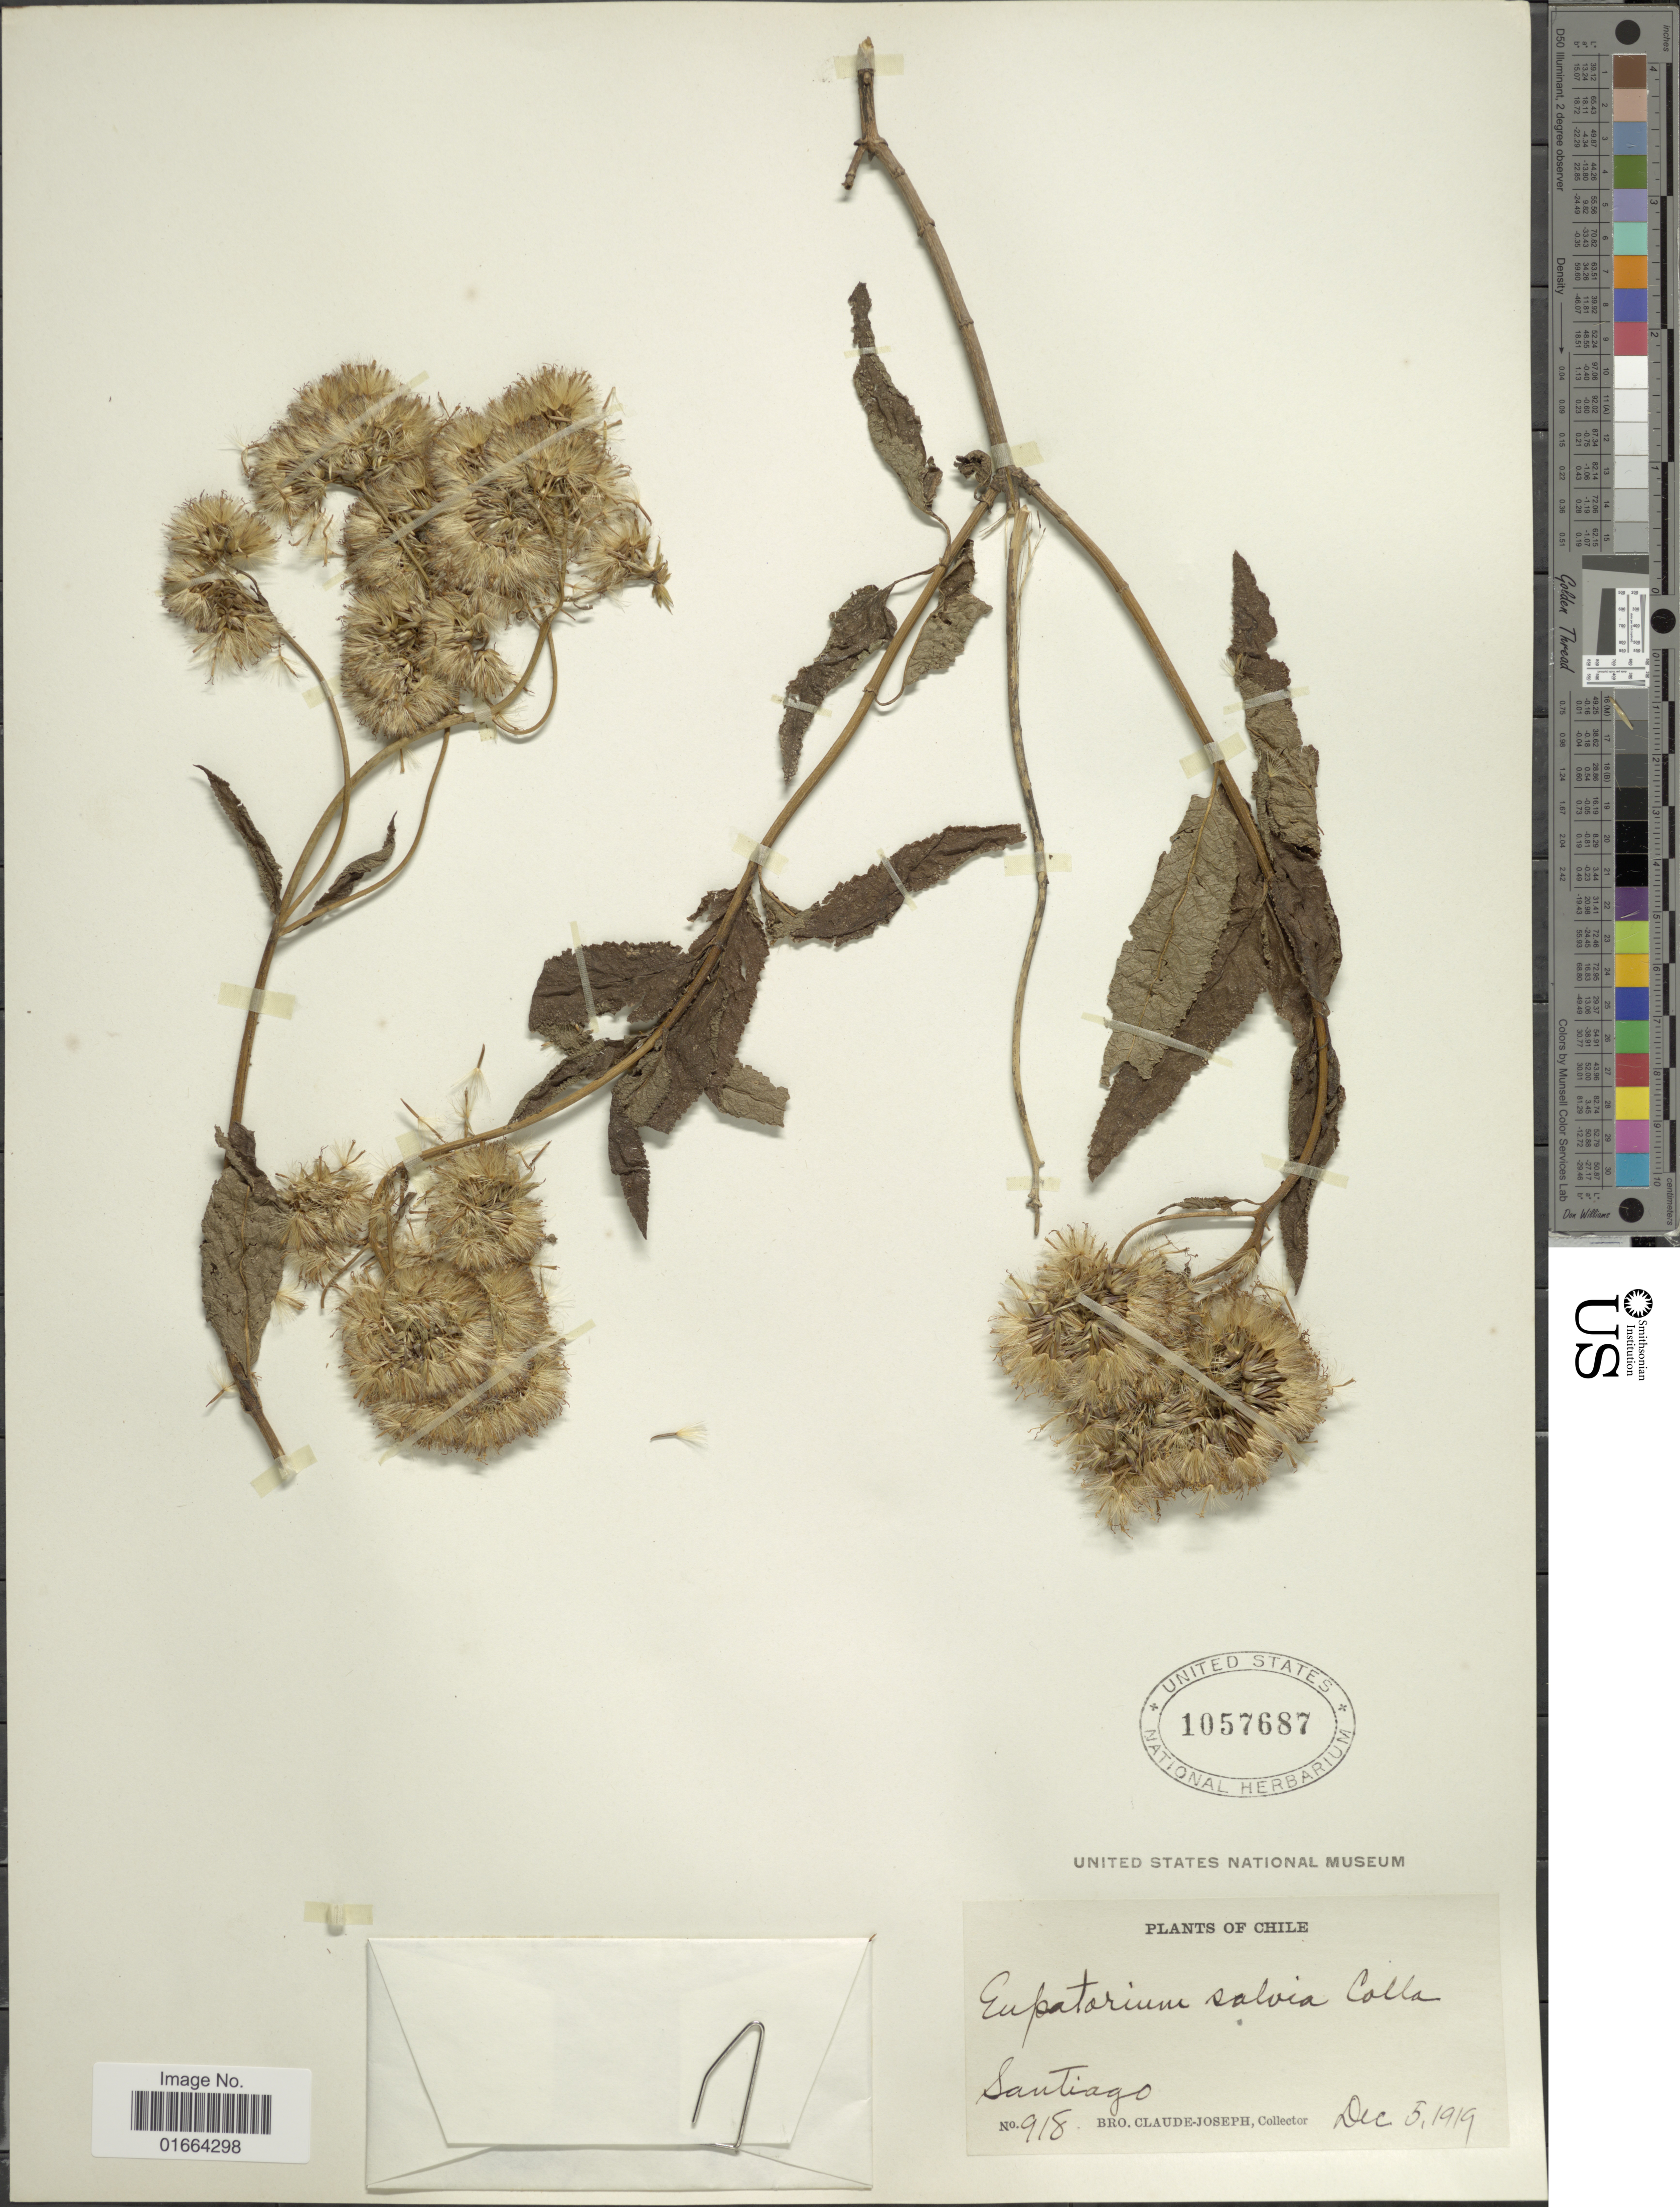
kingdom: Plantae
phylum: Tracheophyta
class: Magnoliopsida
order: Asterales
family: Asteraceae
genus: Aristeguietia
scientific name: Aristeguietia salvia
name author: (Colla) R.M. King & H. Rob.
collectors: Bro. Claude-Joseph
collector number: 918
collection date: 1919-12-05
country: Chile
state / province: Región Metropolitana (RM)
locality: Santiago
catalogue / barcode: US 1057687